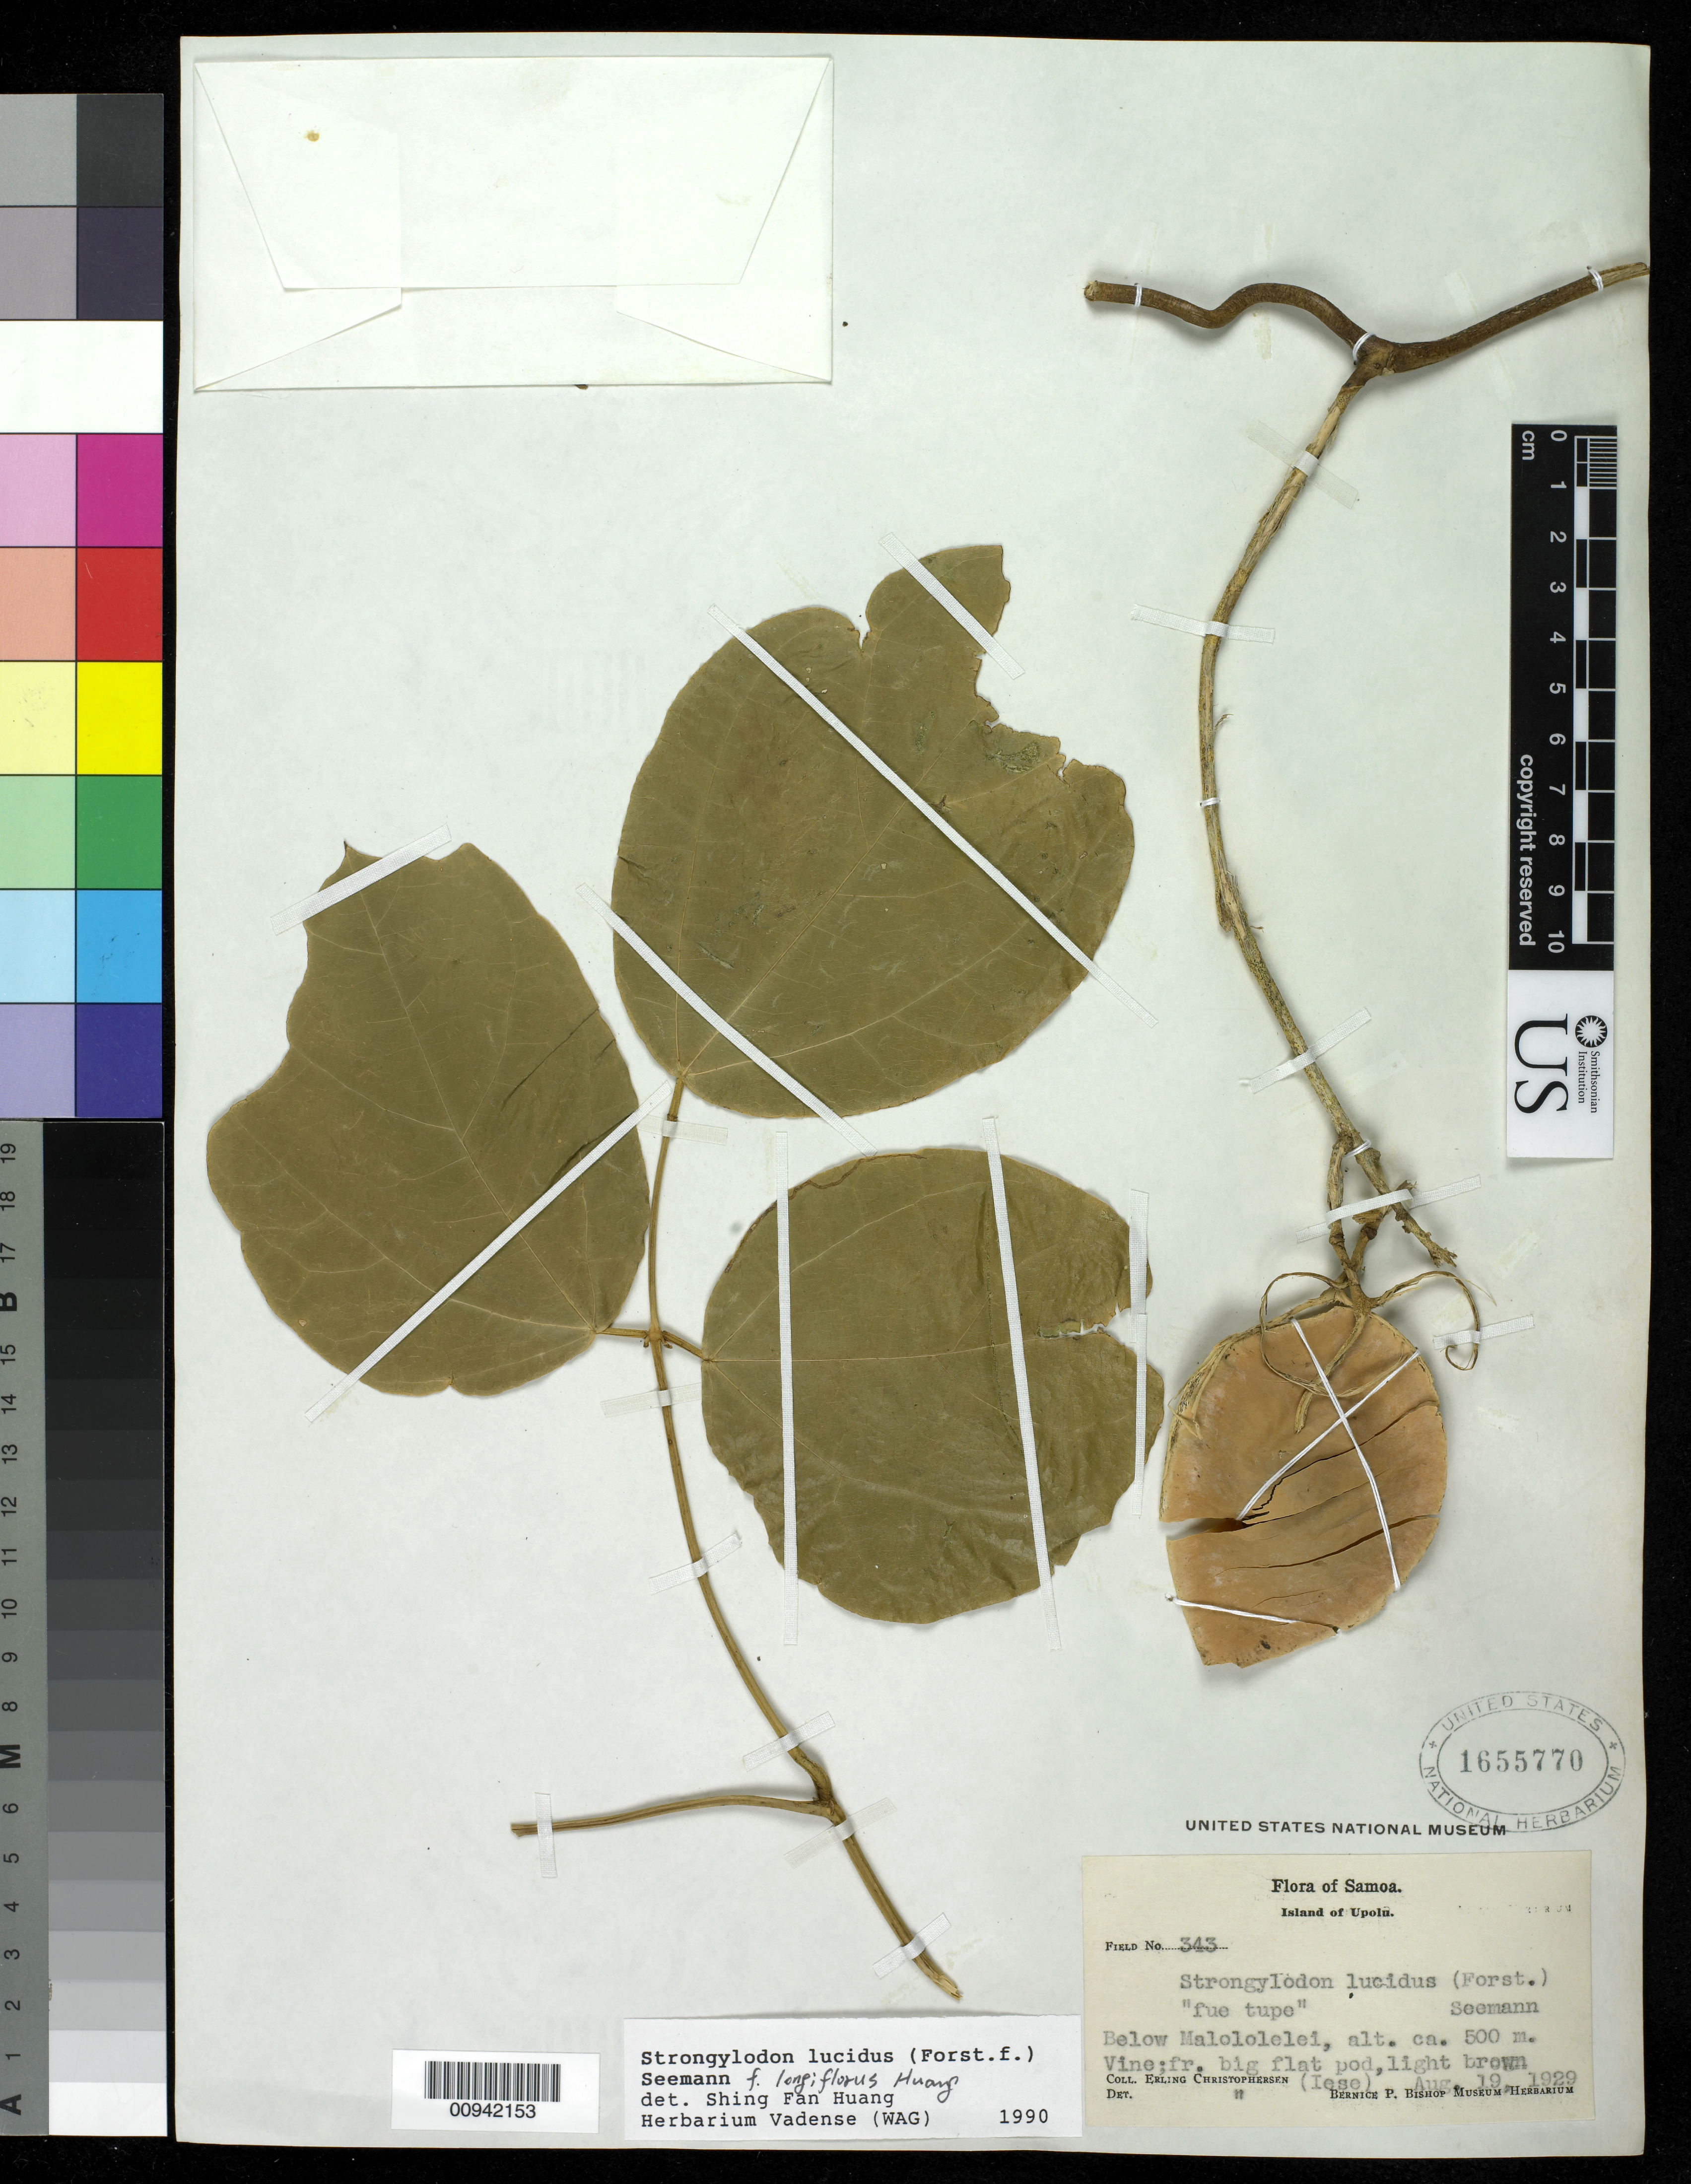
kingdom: Plantae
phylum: Tracheophyta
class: Magnoliopsida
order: Fabales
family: Fabaceae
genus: Strongylodon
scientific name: Strongylodon lucidus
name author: (G. Forst.) Seem.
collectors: E. Christophersen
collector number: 343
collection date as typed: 19 Aug 1929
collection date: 1929-08-19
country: Samoa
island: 'Upolu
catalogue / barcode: US 1655770